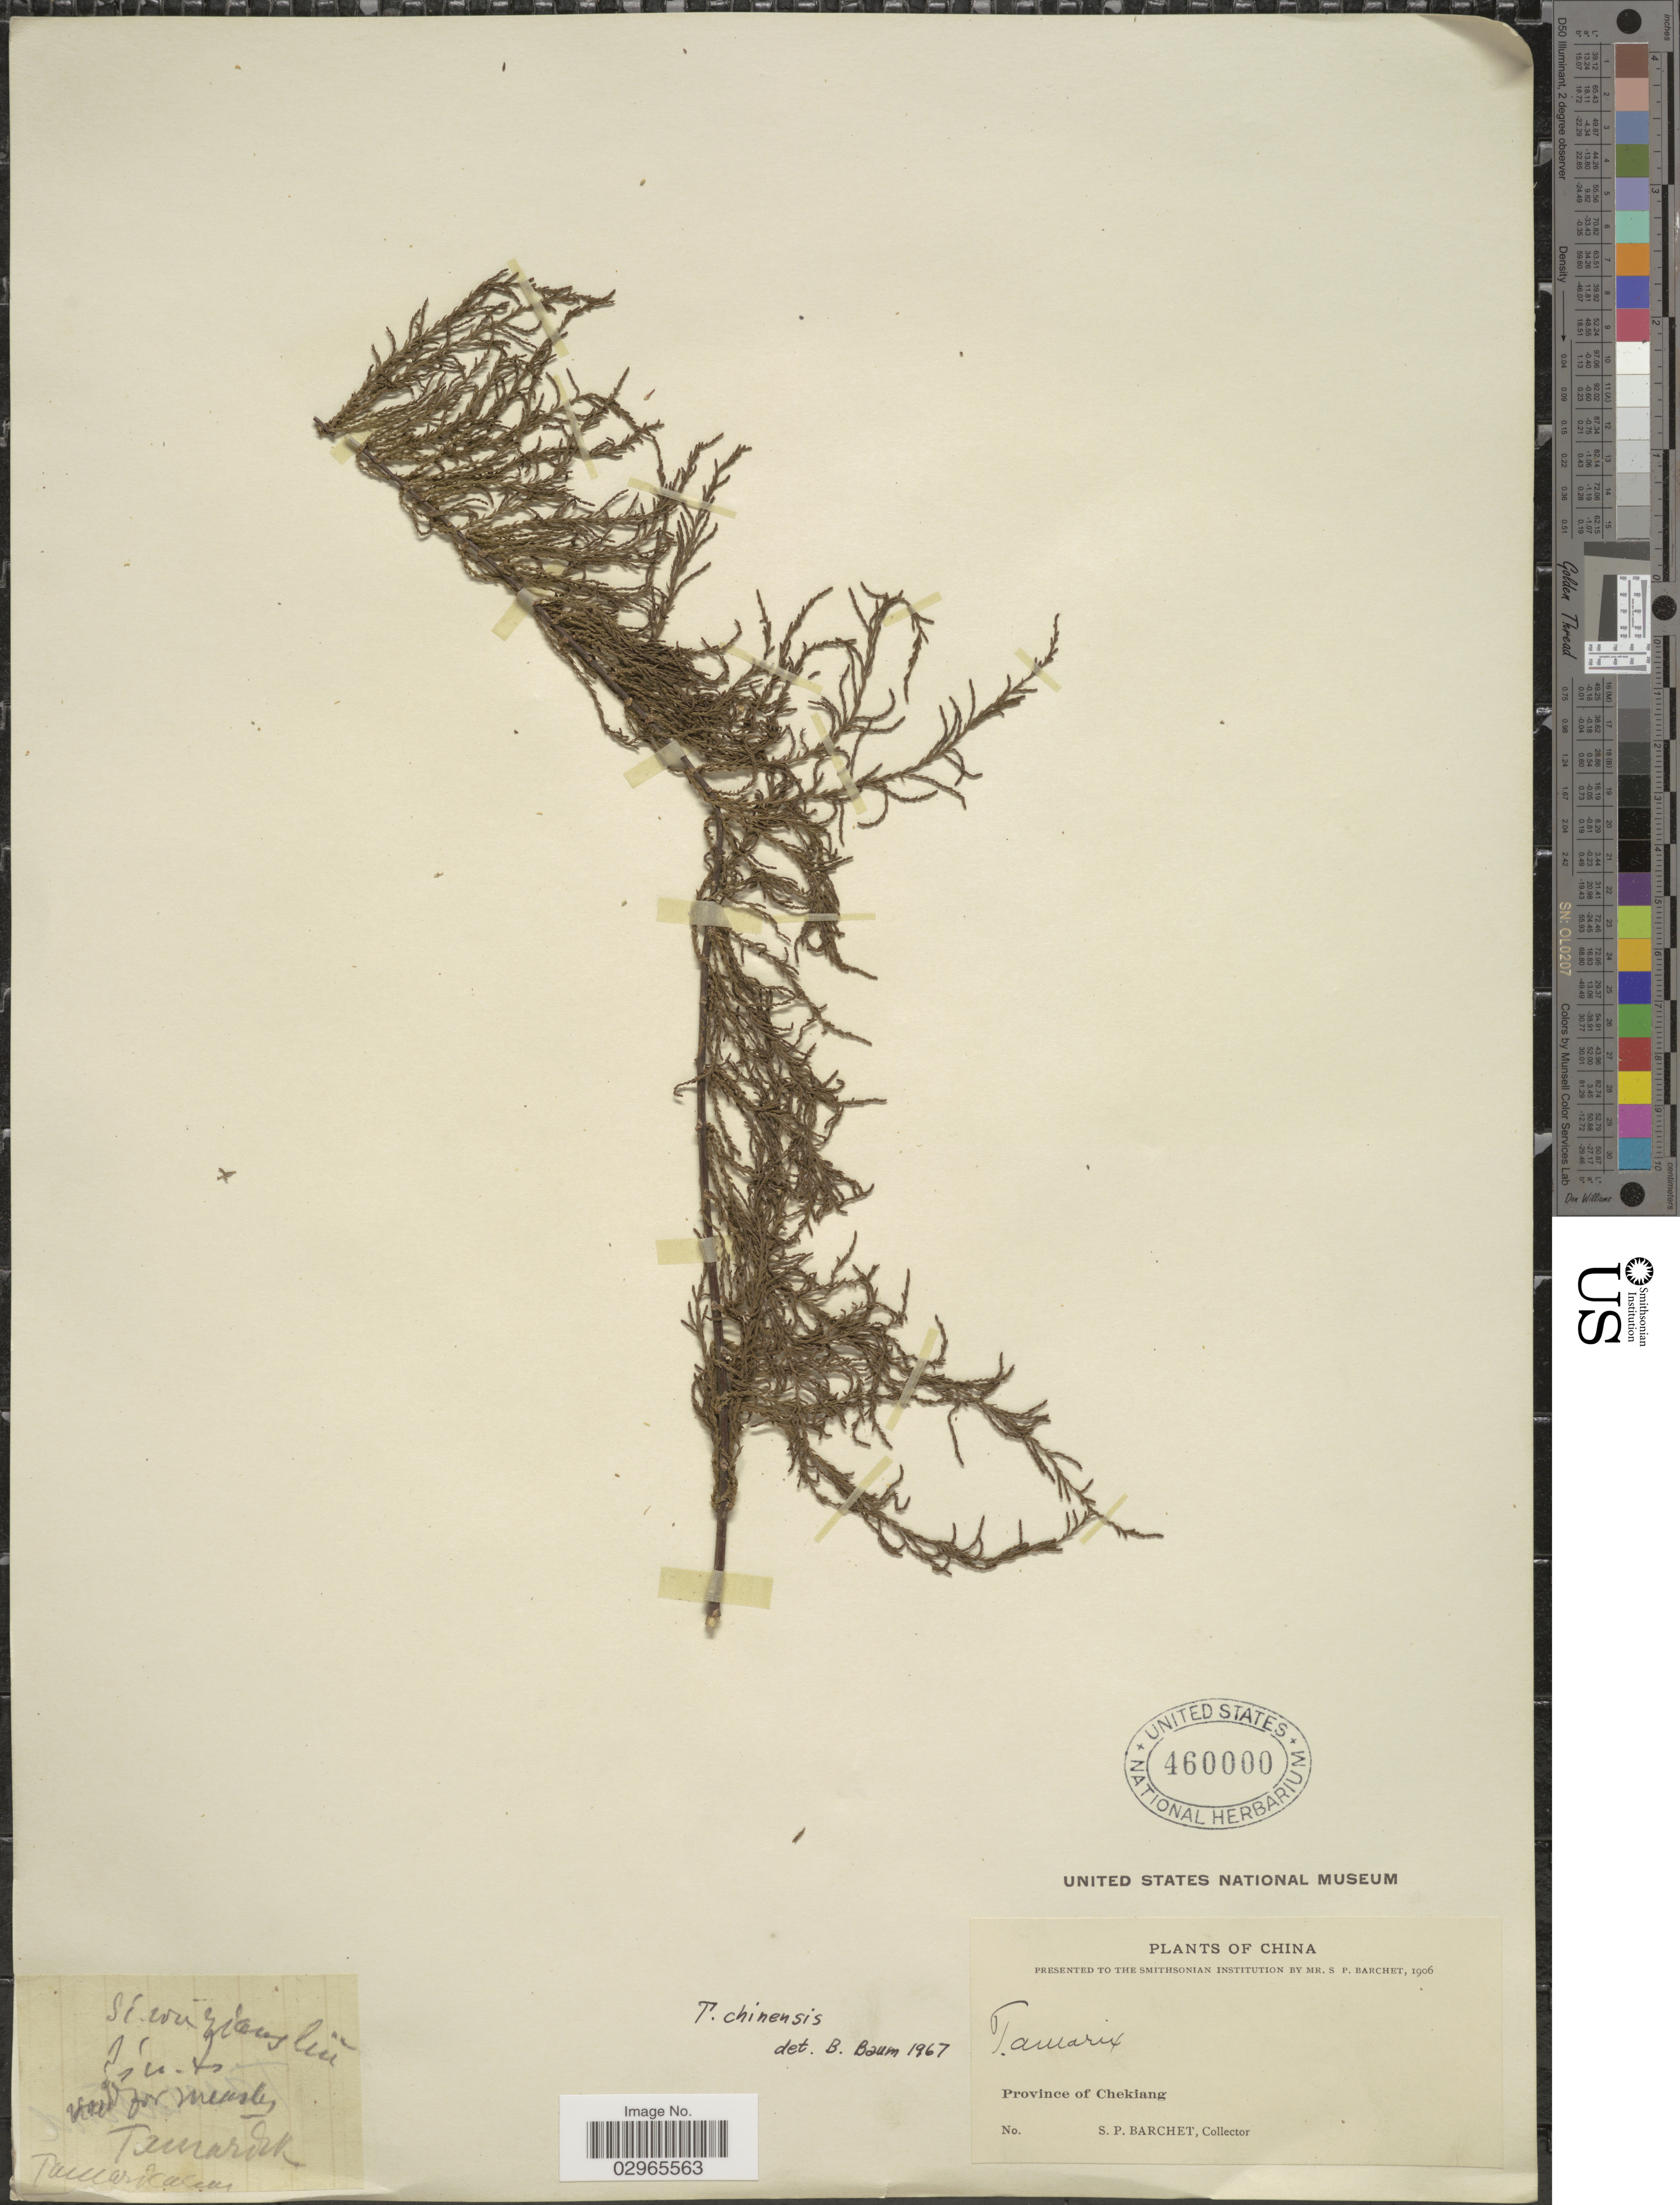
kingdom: Plantae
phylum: Tracheophyta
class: Magnoliopsida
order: Caryophyllales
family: Tamaricaceae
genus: Tamarix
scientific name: Tamarix chinensis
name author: Lour.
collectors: S. P. Barchet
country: China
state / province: Zhejiang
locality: Province of Chekiang.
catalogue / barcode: US 460000